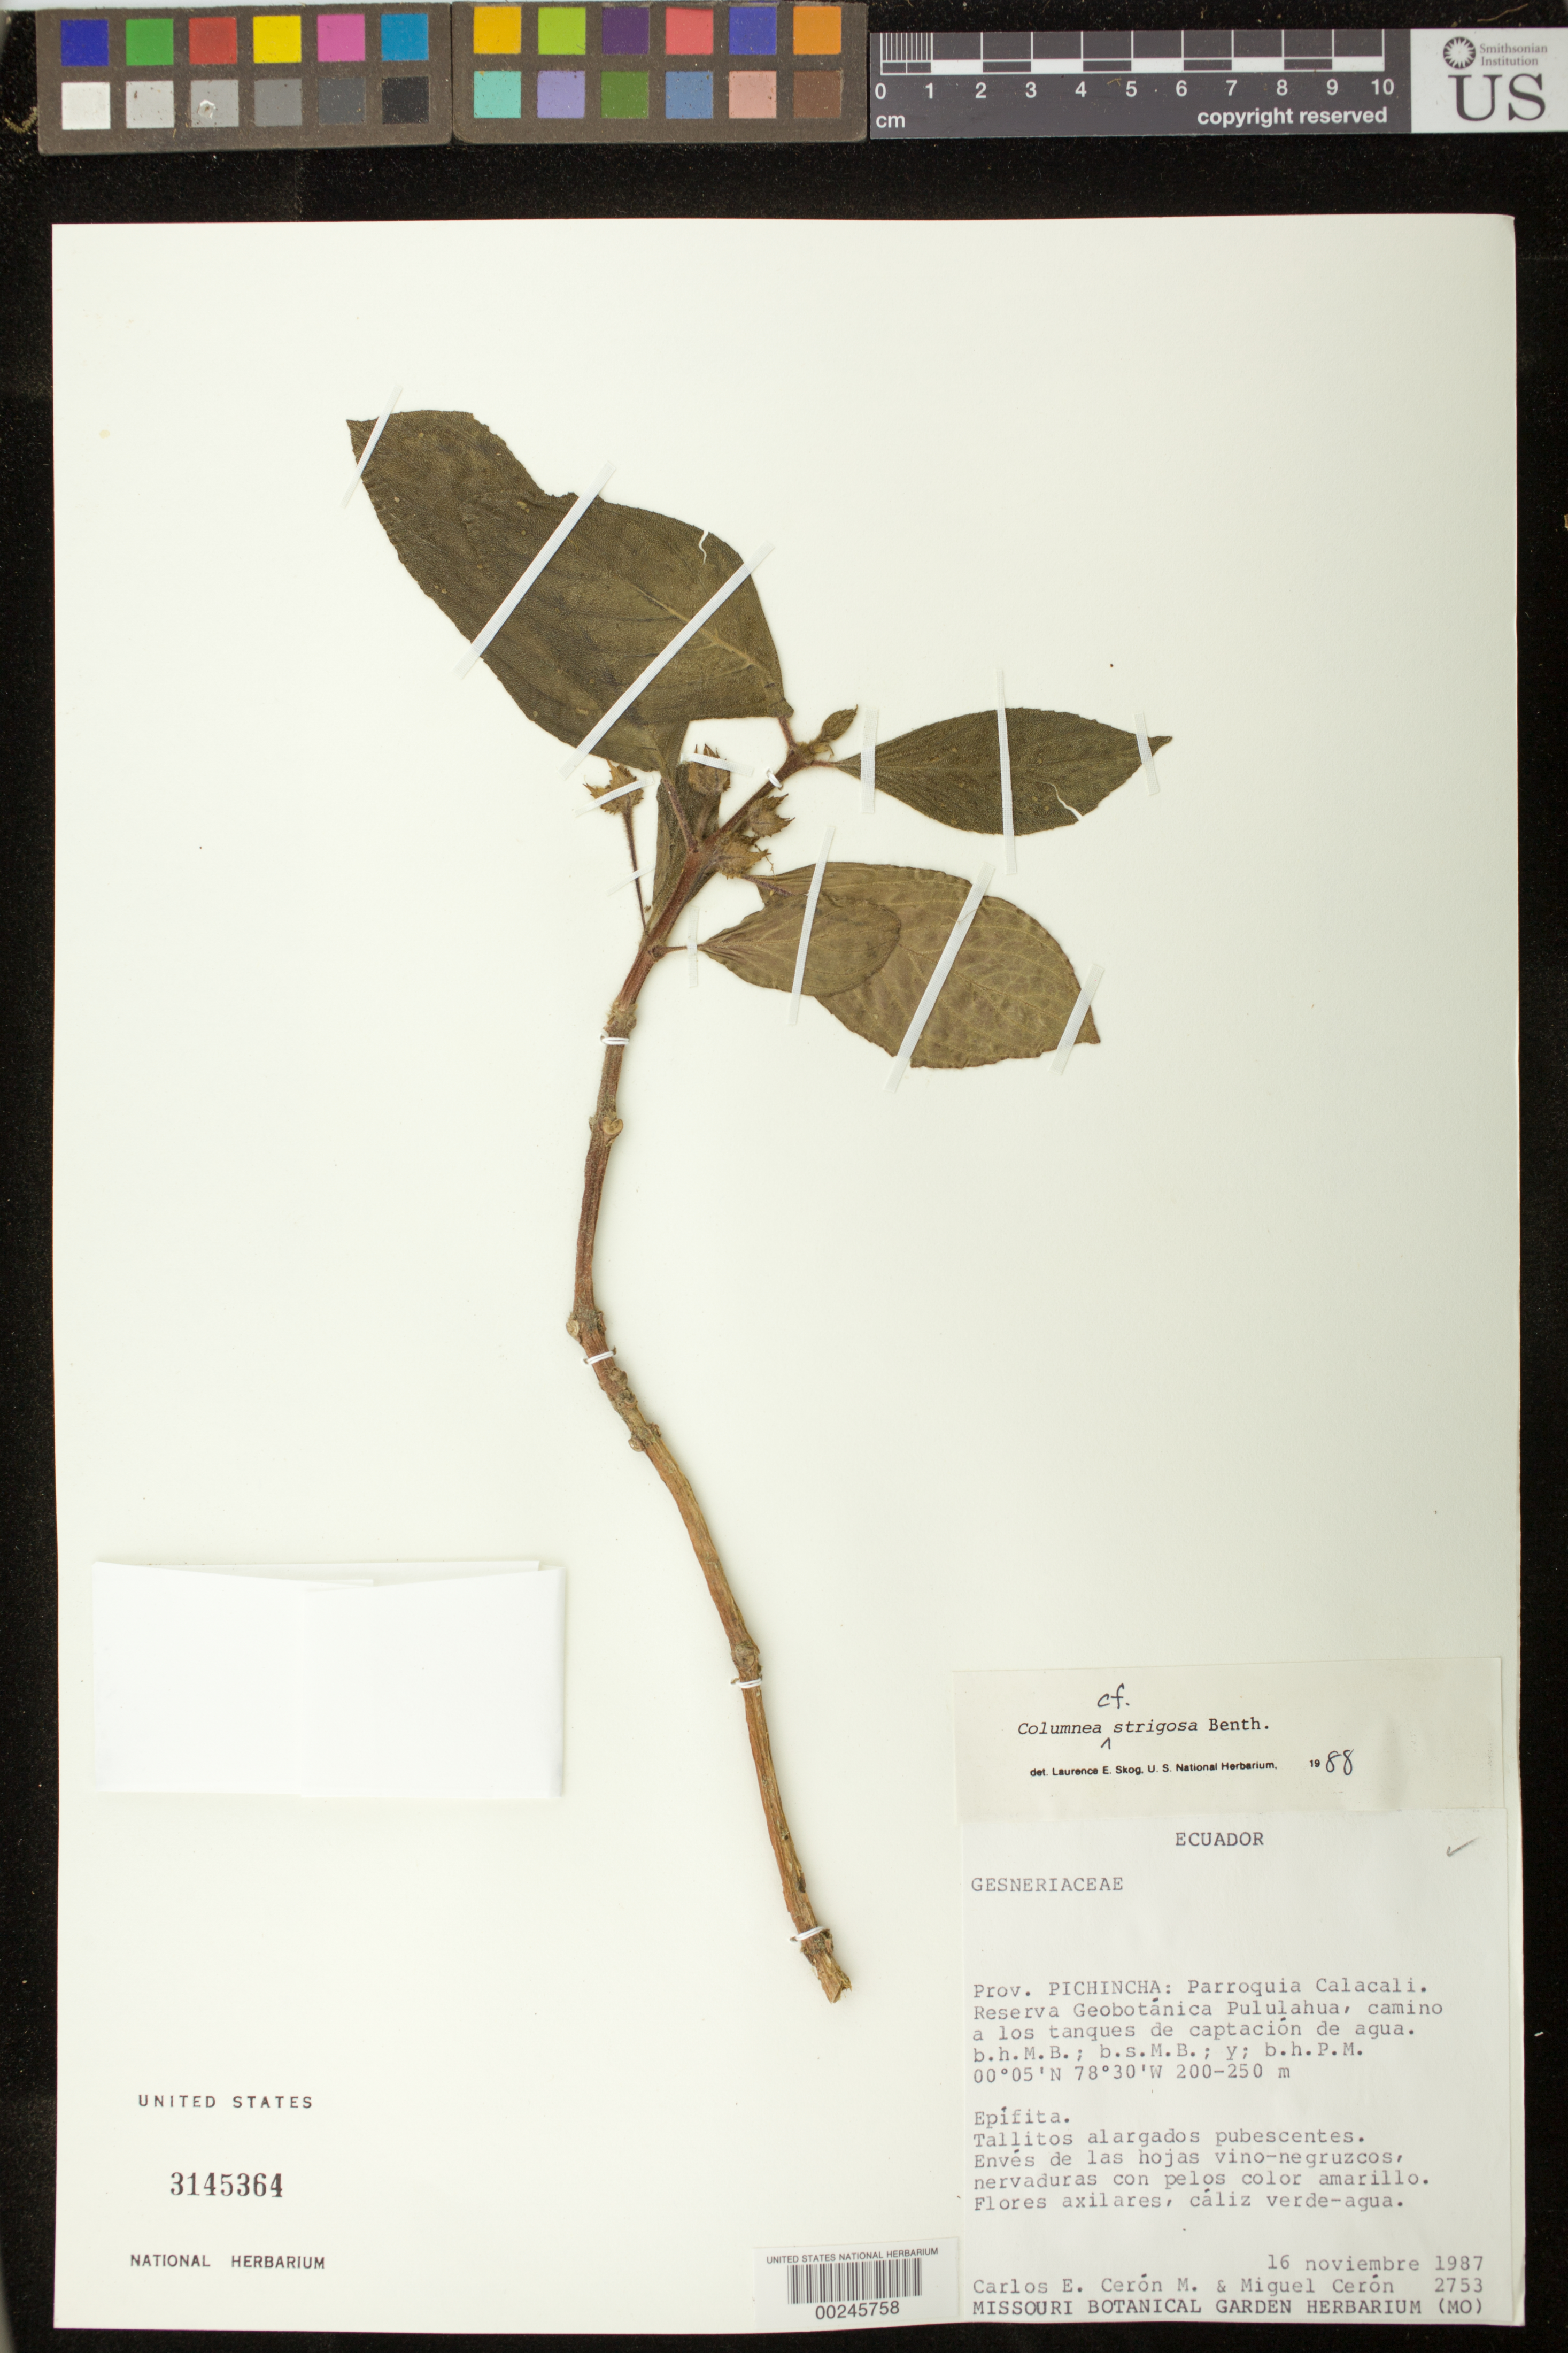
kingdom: Plantae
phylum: Tracheophyta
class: Magnoliopsida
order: Lamiales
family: Gesneriaceae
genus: Columnea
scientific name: Columnea strigosa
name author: Benth.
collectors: C. E. Cerón M. & M. Cerón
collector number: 2753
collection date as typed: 16 Nov 1987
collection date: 1987-11-16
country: Ecuador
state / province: Pichincha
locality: Parroquia Calacali, Reserva Geobotanica Pululahua, road to ... tanks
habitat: Short humid montane, short secondary montane, humid premontane forest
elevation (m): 200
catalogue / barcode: US 3145364